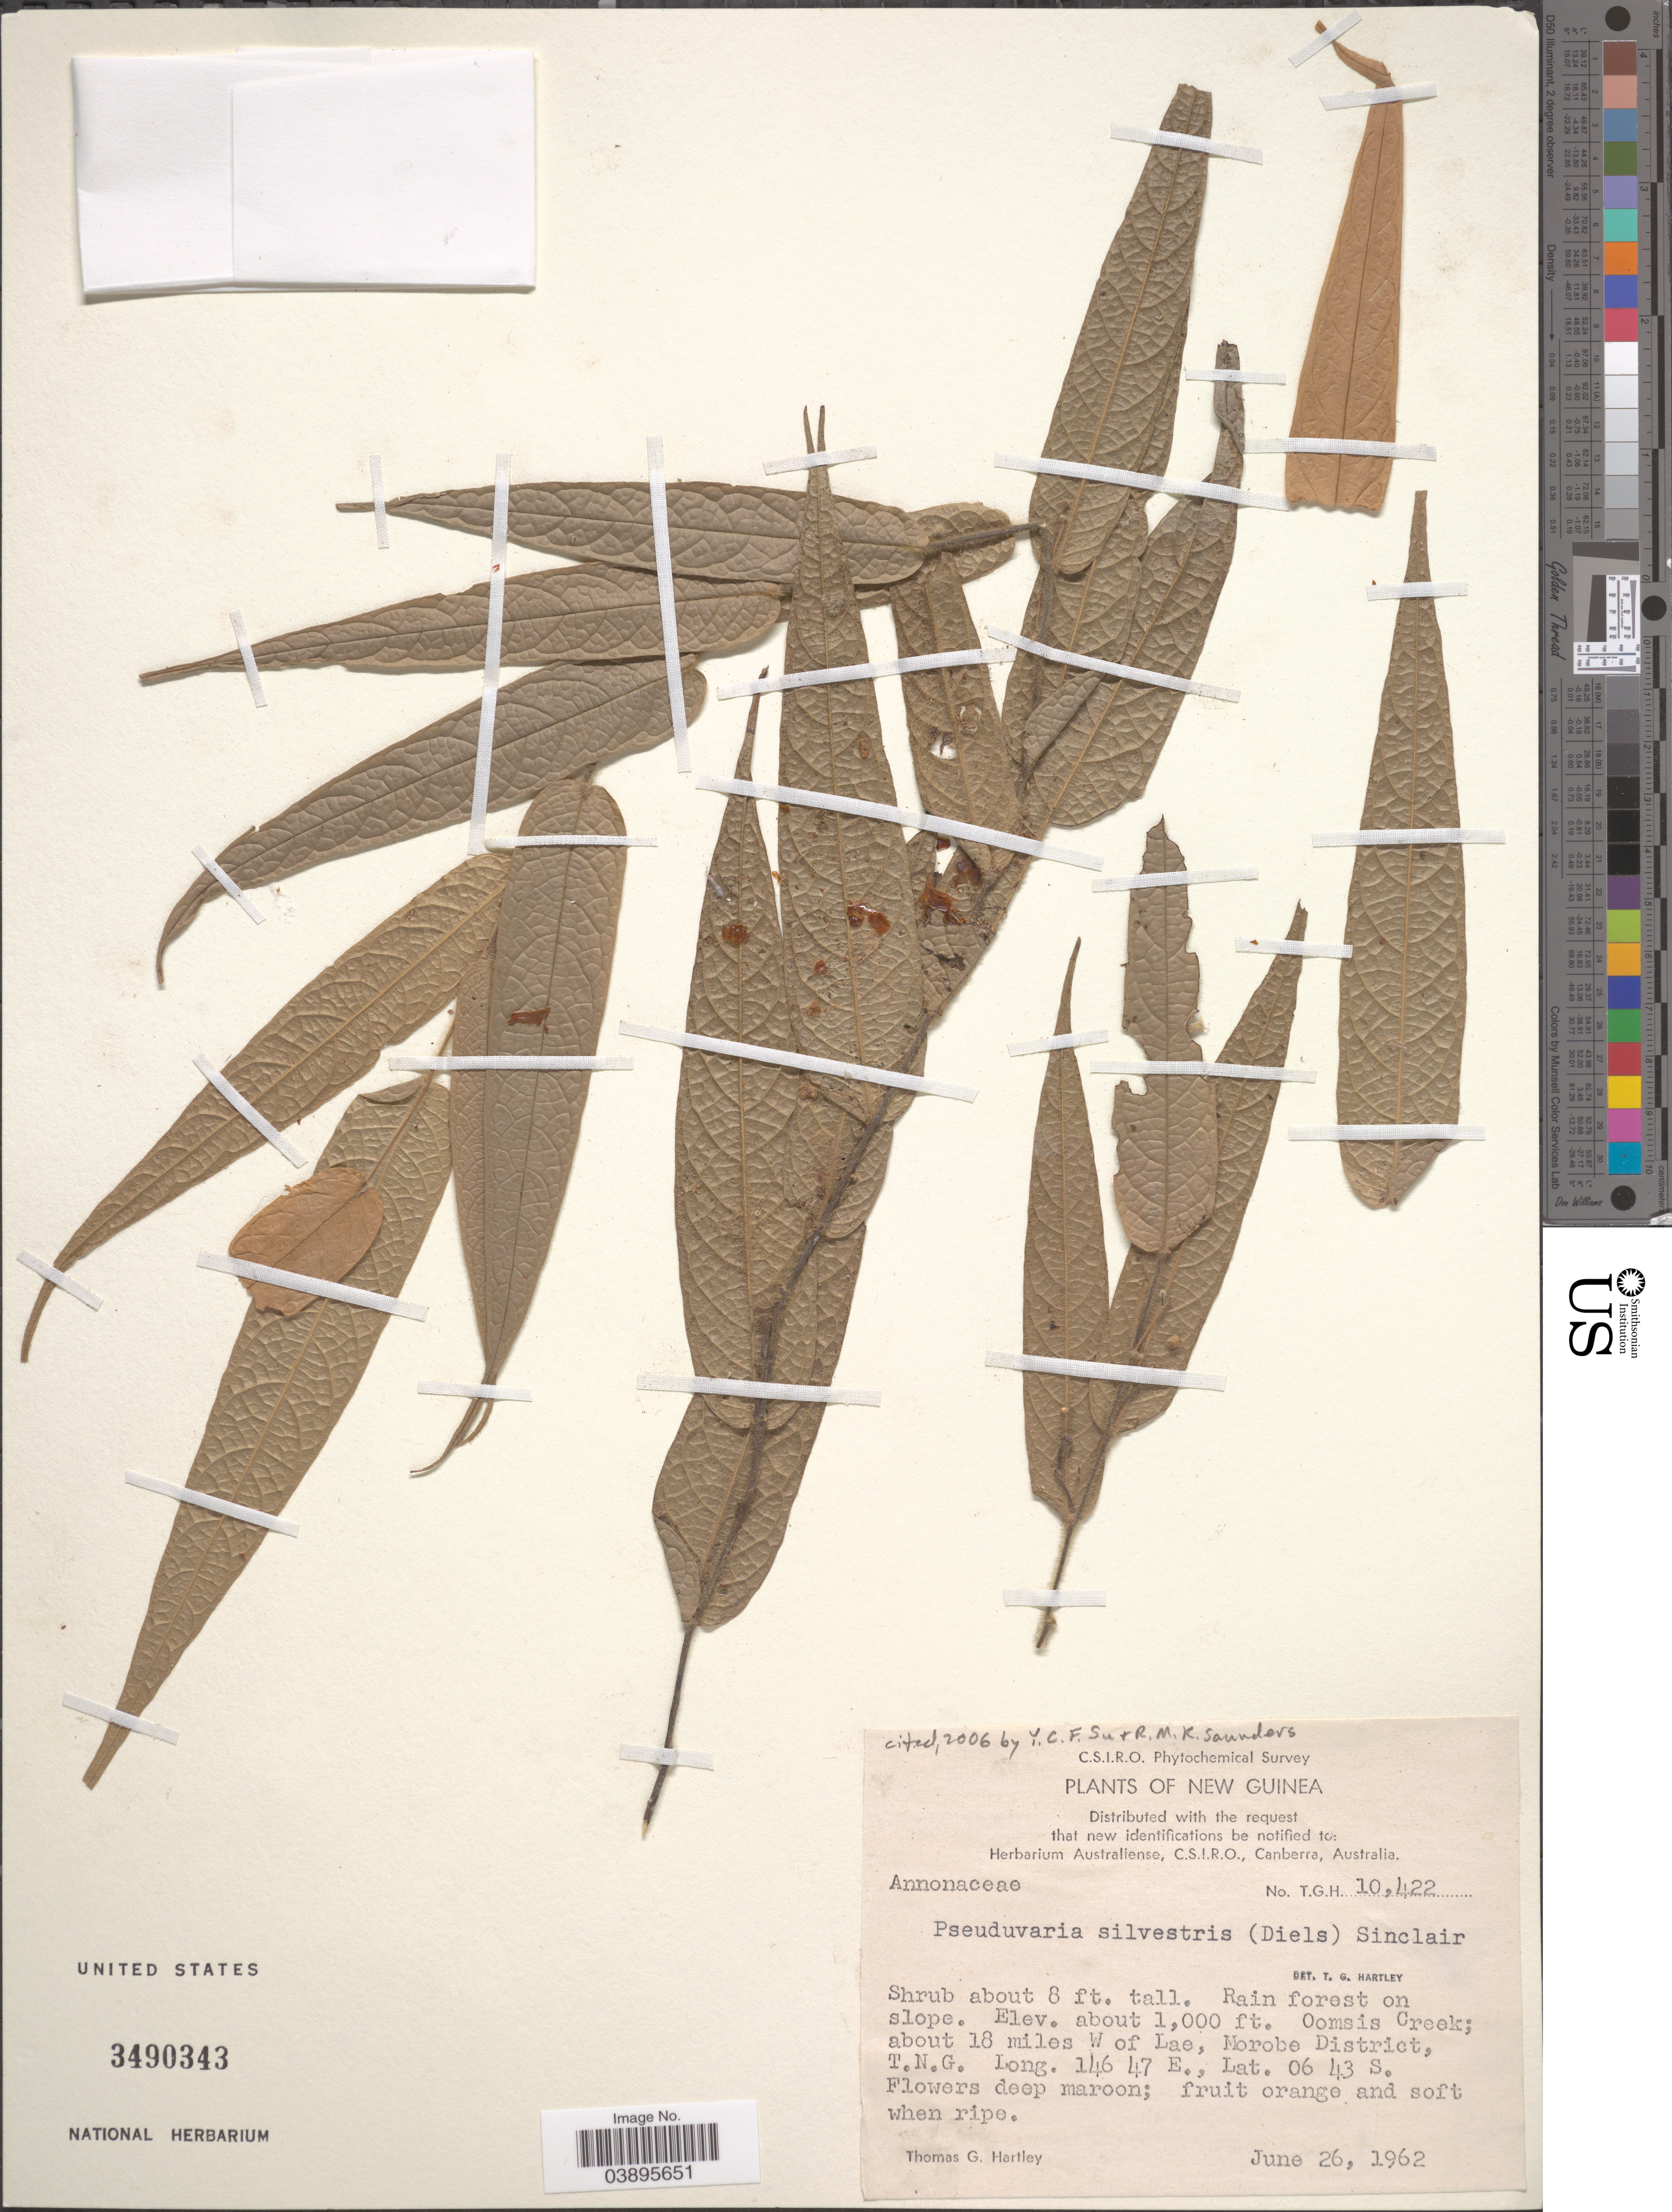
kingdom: Plantae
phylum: Tracheophyta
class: Magnoliopsida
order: Magnoliales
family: Annonaceae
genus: Pseuduvaria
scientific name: Pseuduvaria silvestris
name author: (Diels) J. Sinclair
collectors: T. G. Hartley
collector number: TGH10422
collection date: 1962-06-26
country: Papua New Guinea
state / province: Morobe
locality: New Guinea. Oomsis Creek; about 18 miles W of Lae, Morobe District, T.N.G.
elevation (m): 305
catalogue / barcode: US 3490343